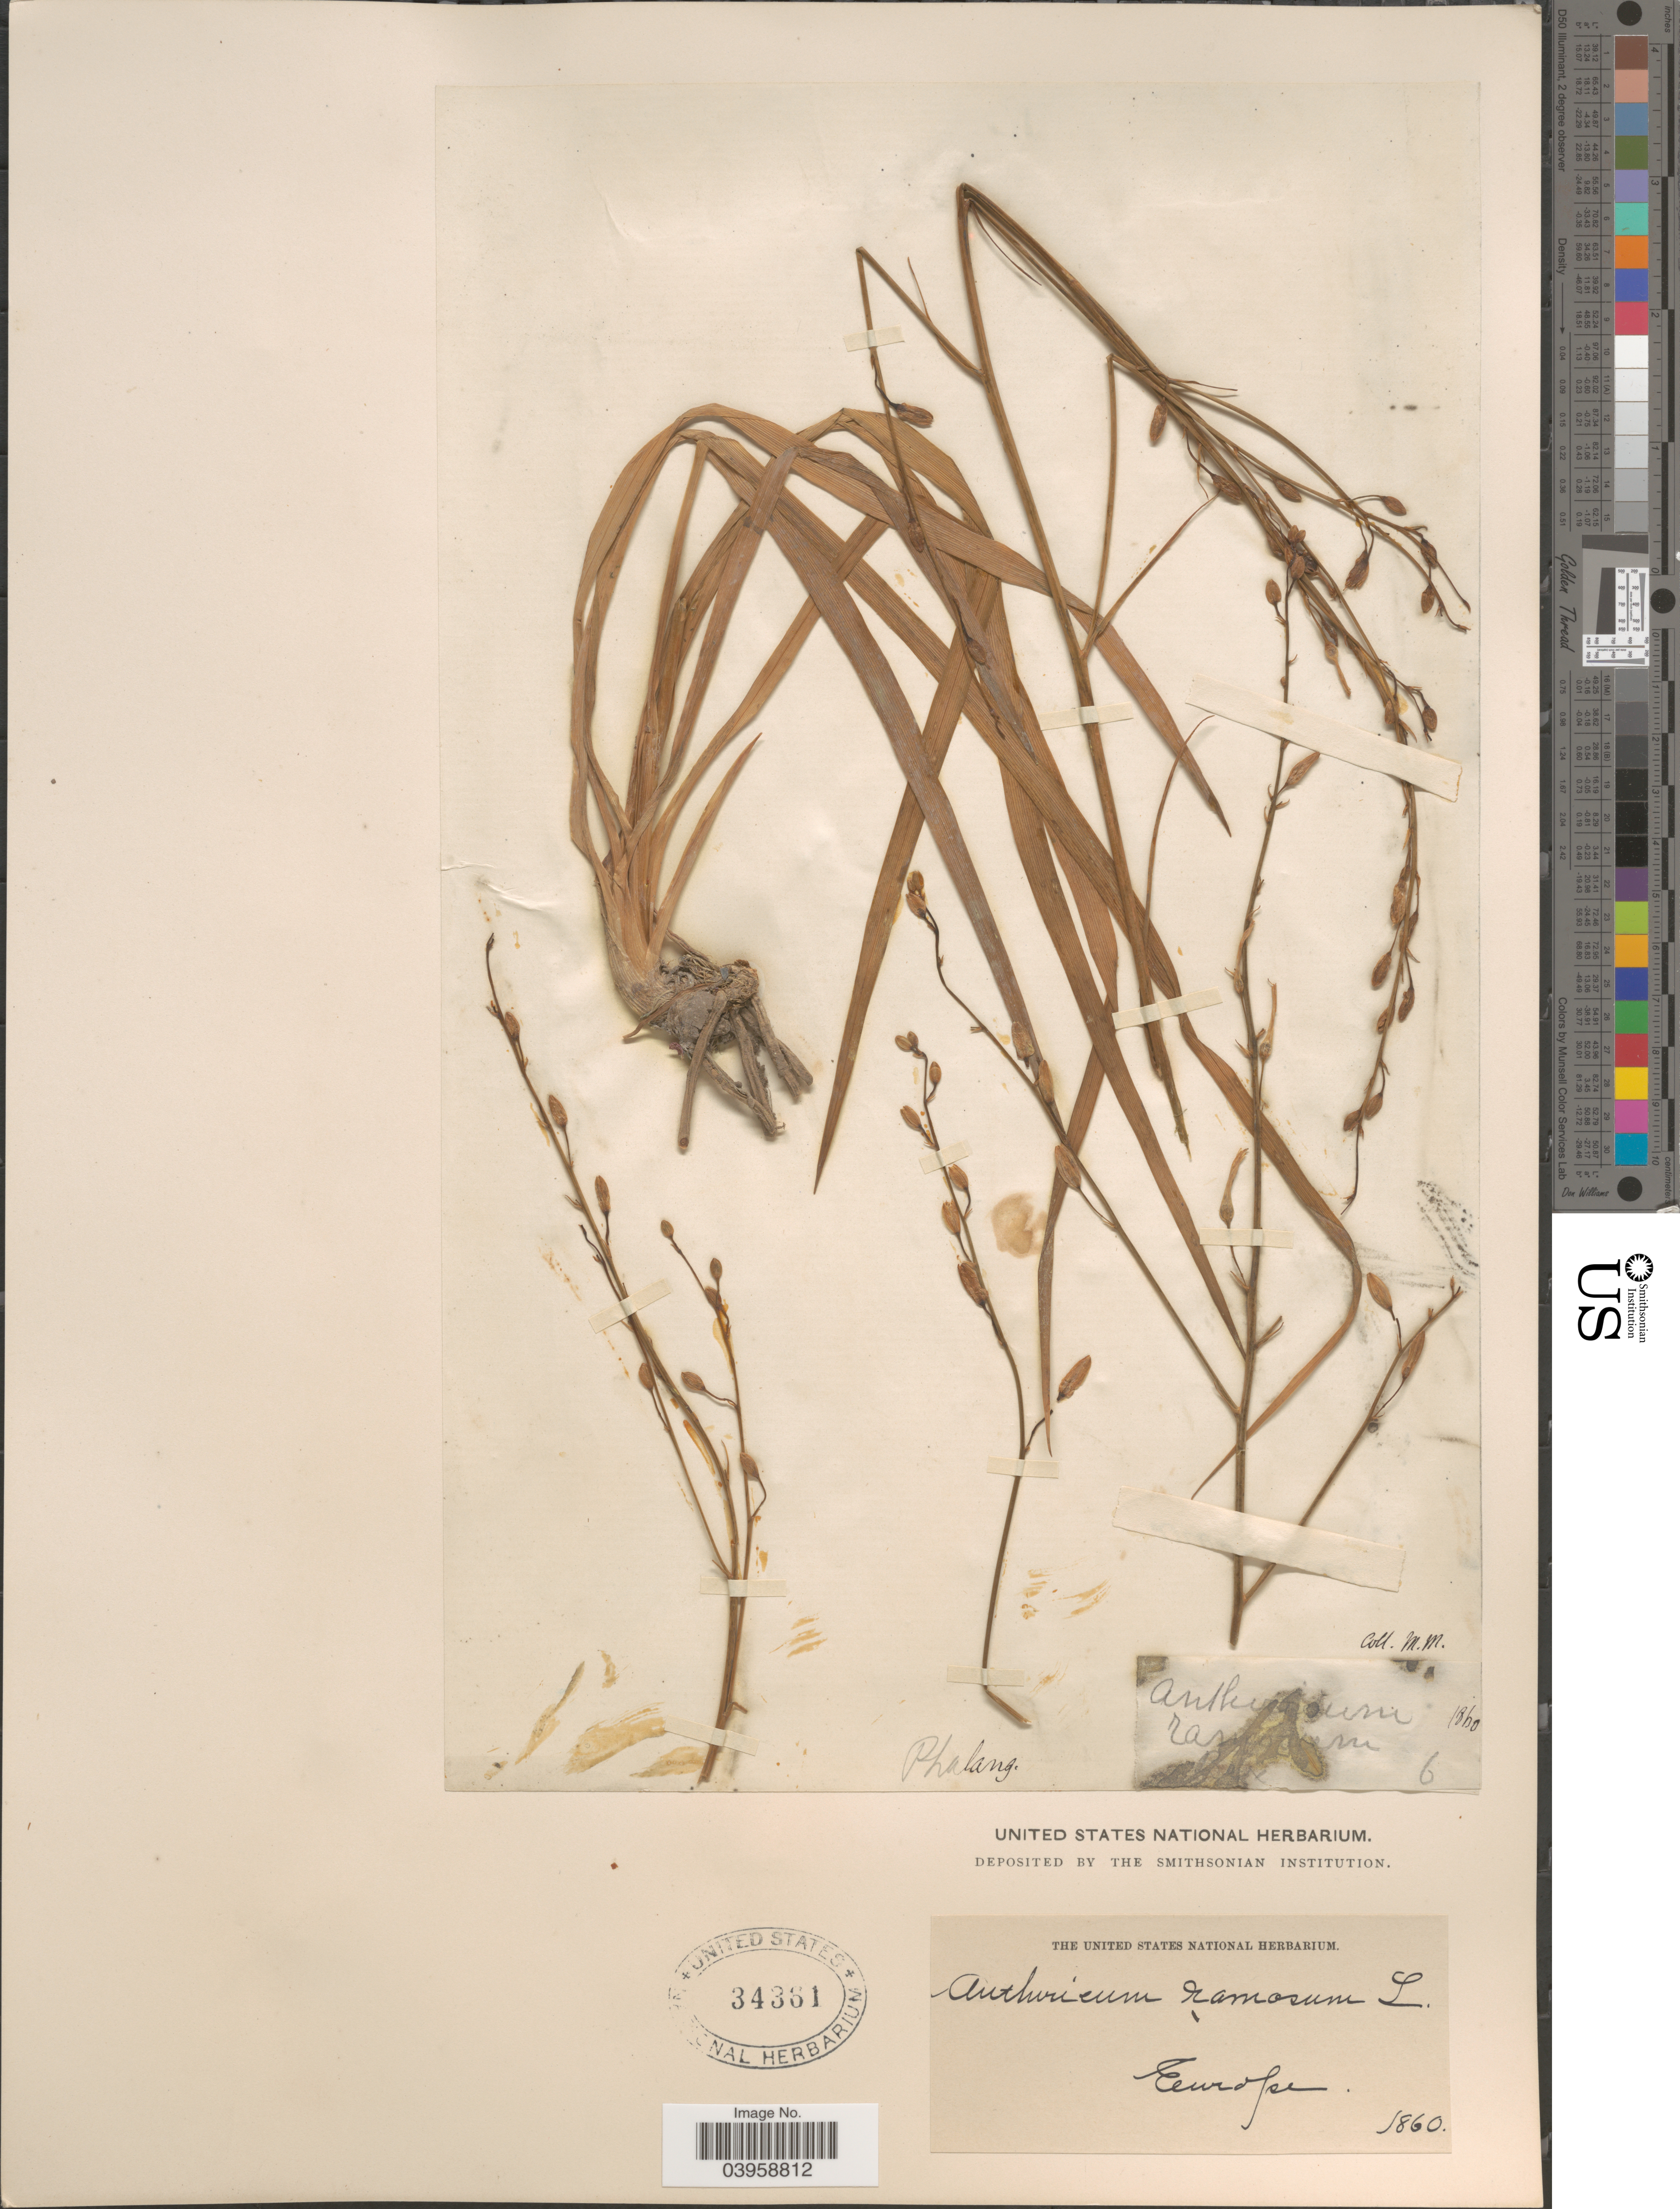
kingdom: Plantae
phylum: Tracheophyta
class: Liliopsida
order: Asparagales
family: Asparagaceae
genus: Anthericum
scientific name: Anthericum ramosum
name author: L.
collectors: M. M.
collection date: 1860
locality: Europe.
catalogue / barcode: US 34361